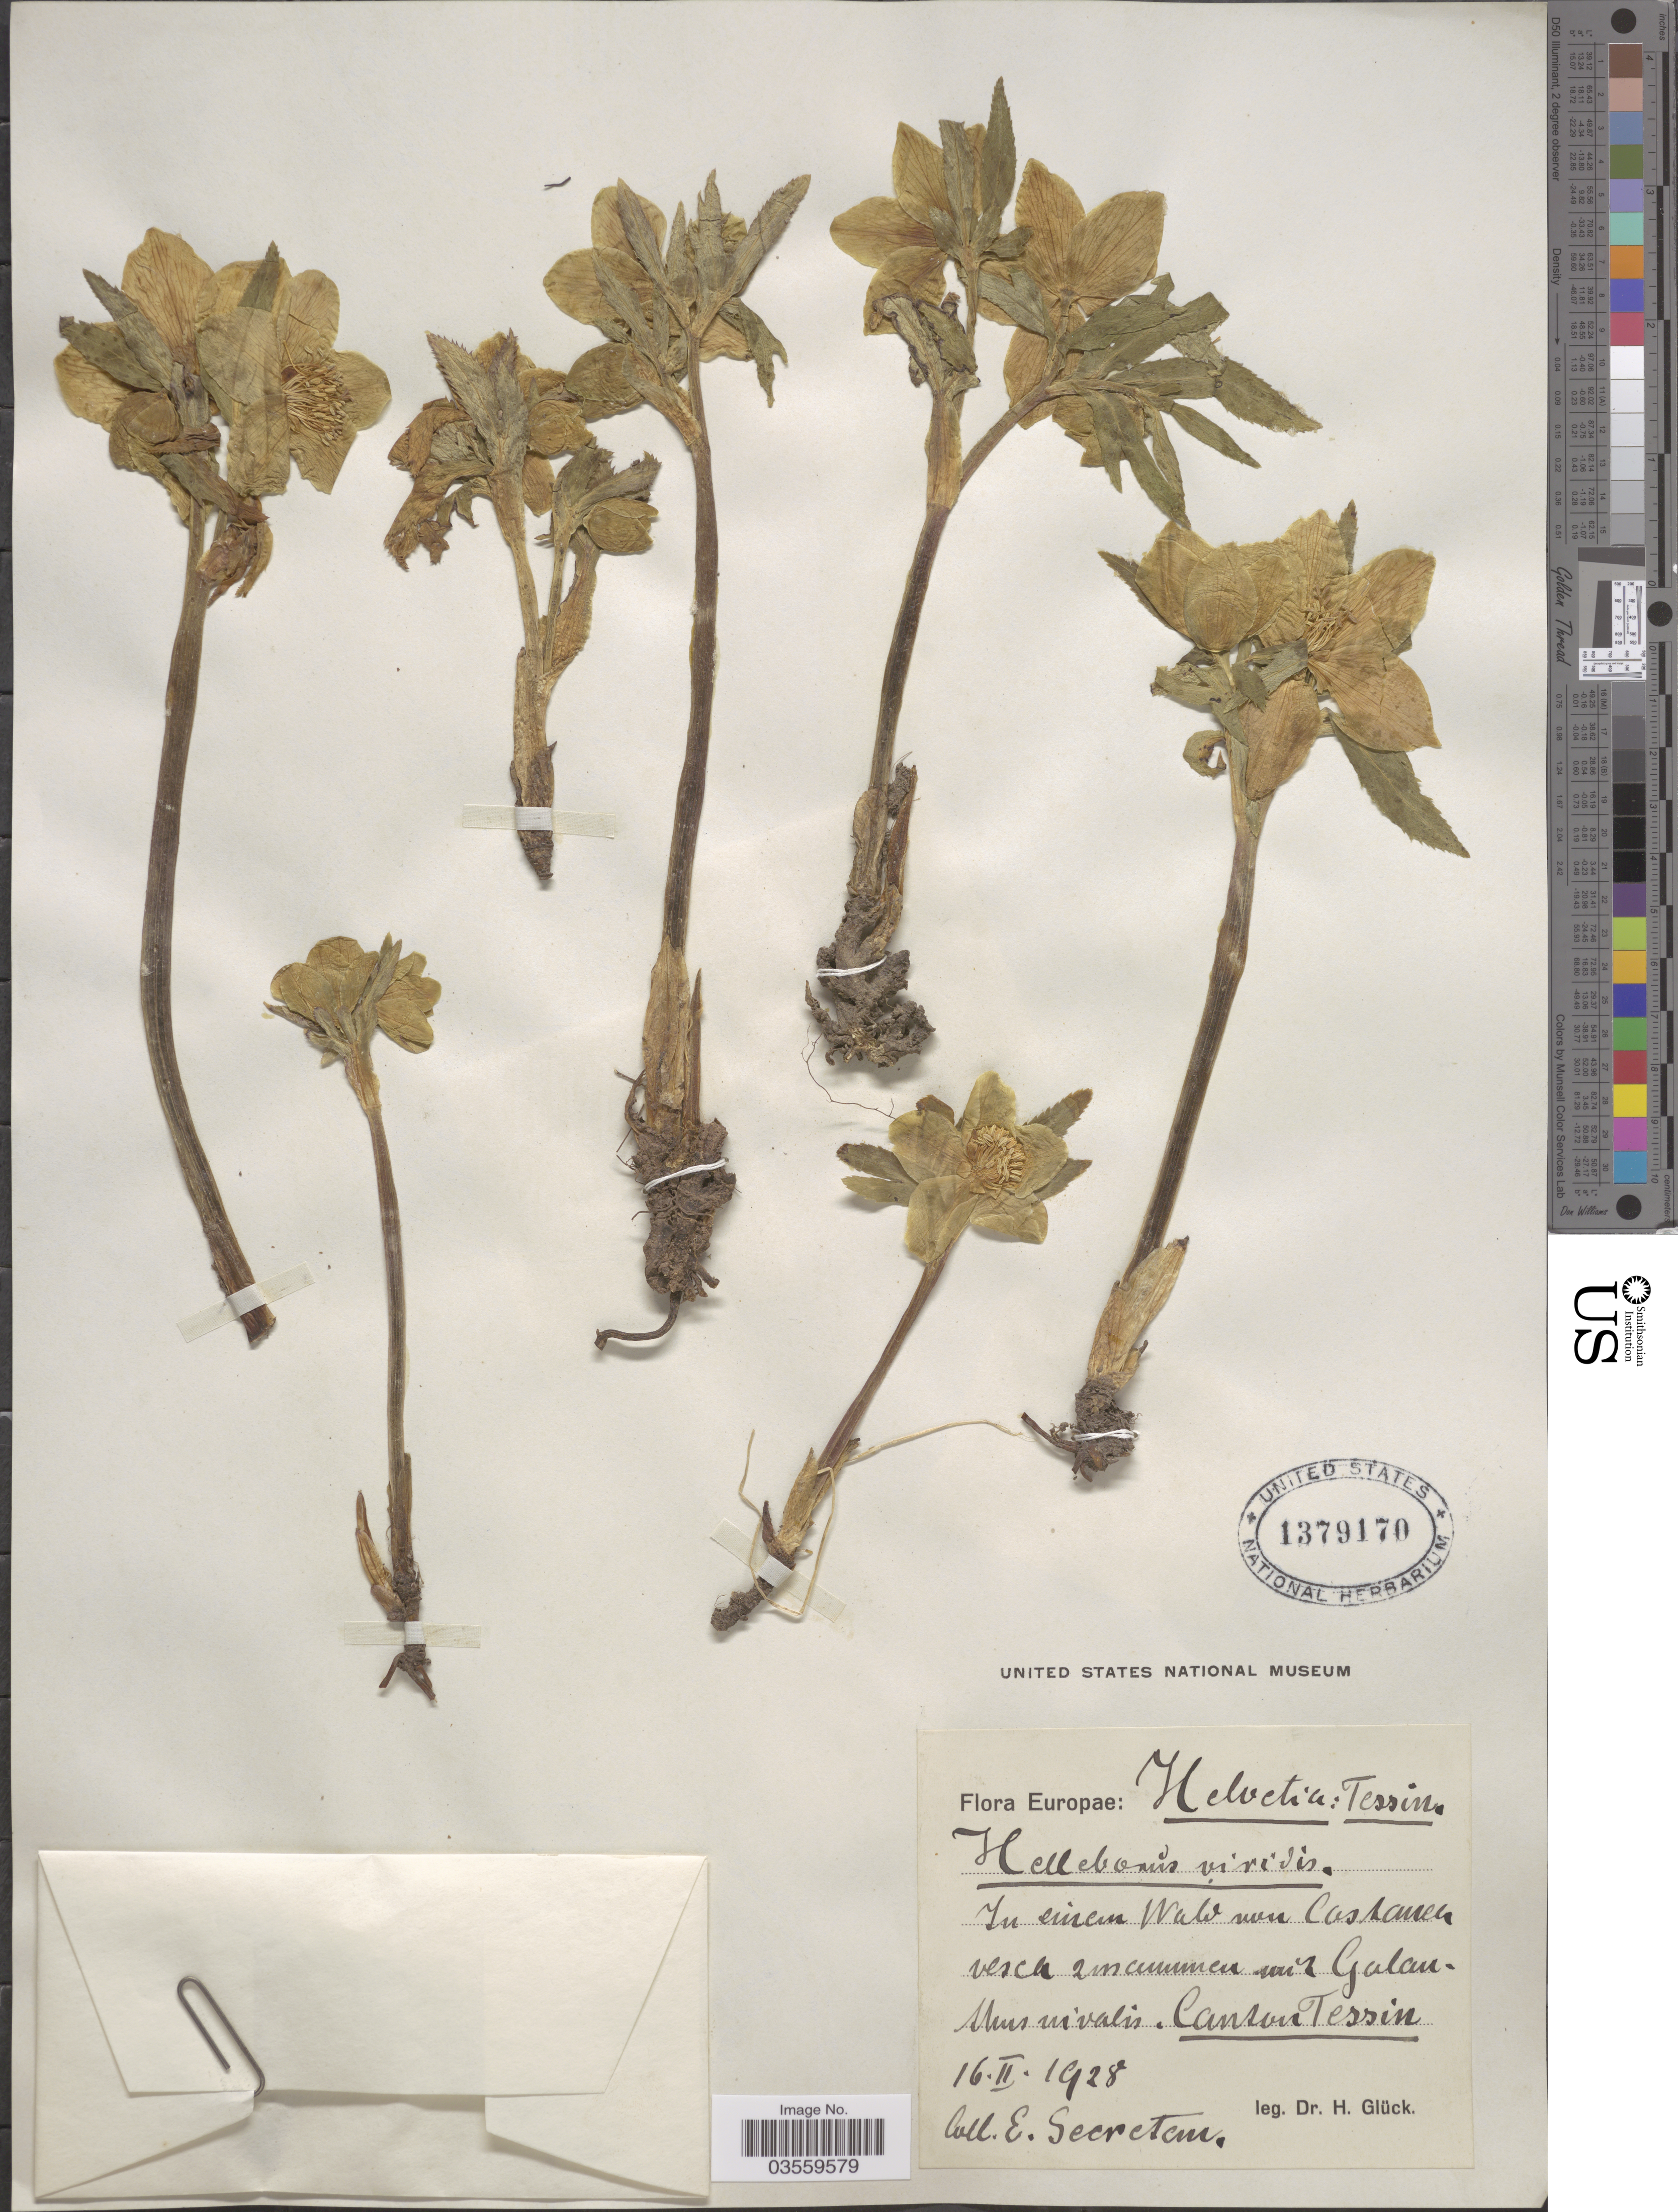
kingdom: Plantae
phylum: Tracheophyta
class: Magnoliopsida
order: Ranunculales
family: Ranunculaceae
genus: Helleborus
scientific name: Helleborus viridis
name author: L.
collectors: E. Secretan & H. Glück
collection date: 1928-02-16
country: Switzerland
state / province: Ticino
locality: Canton Tessin.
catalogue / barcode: US 1379170